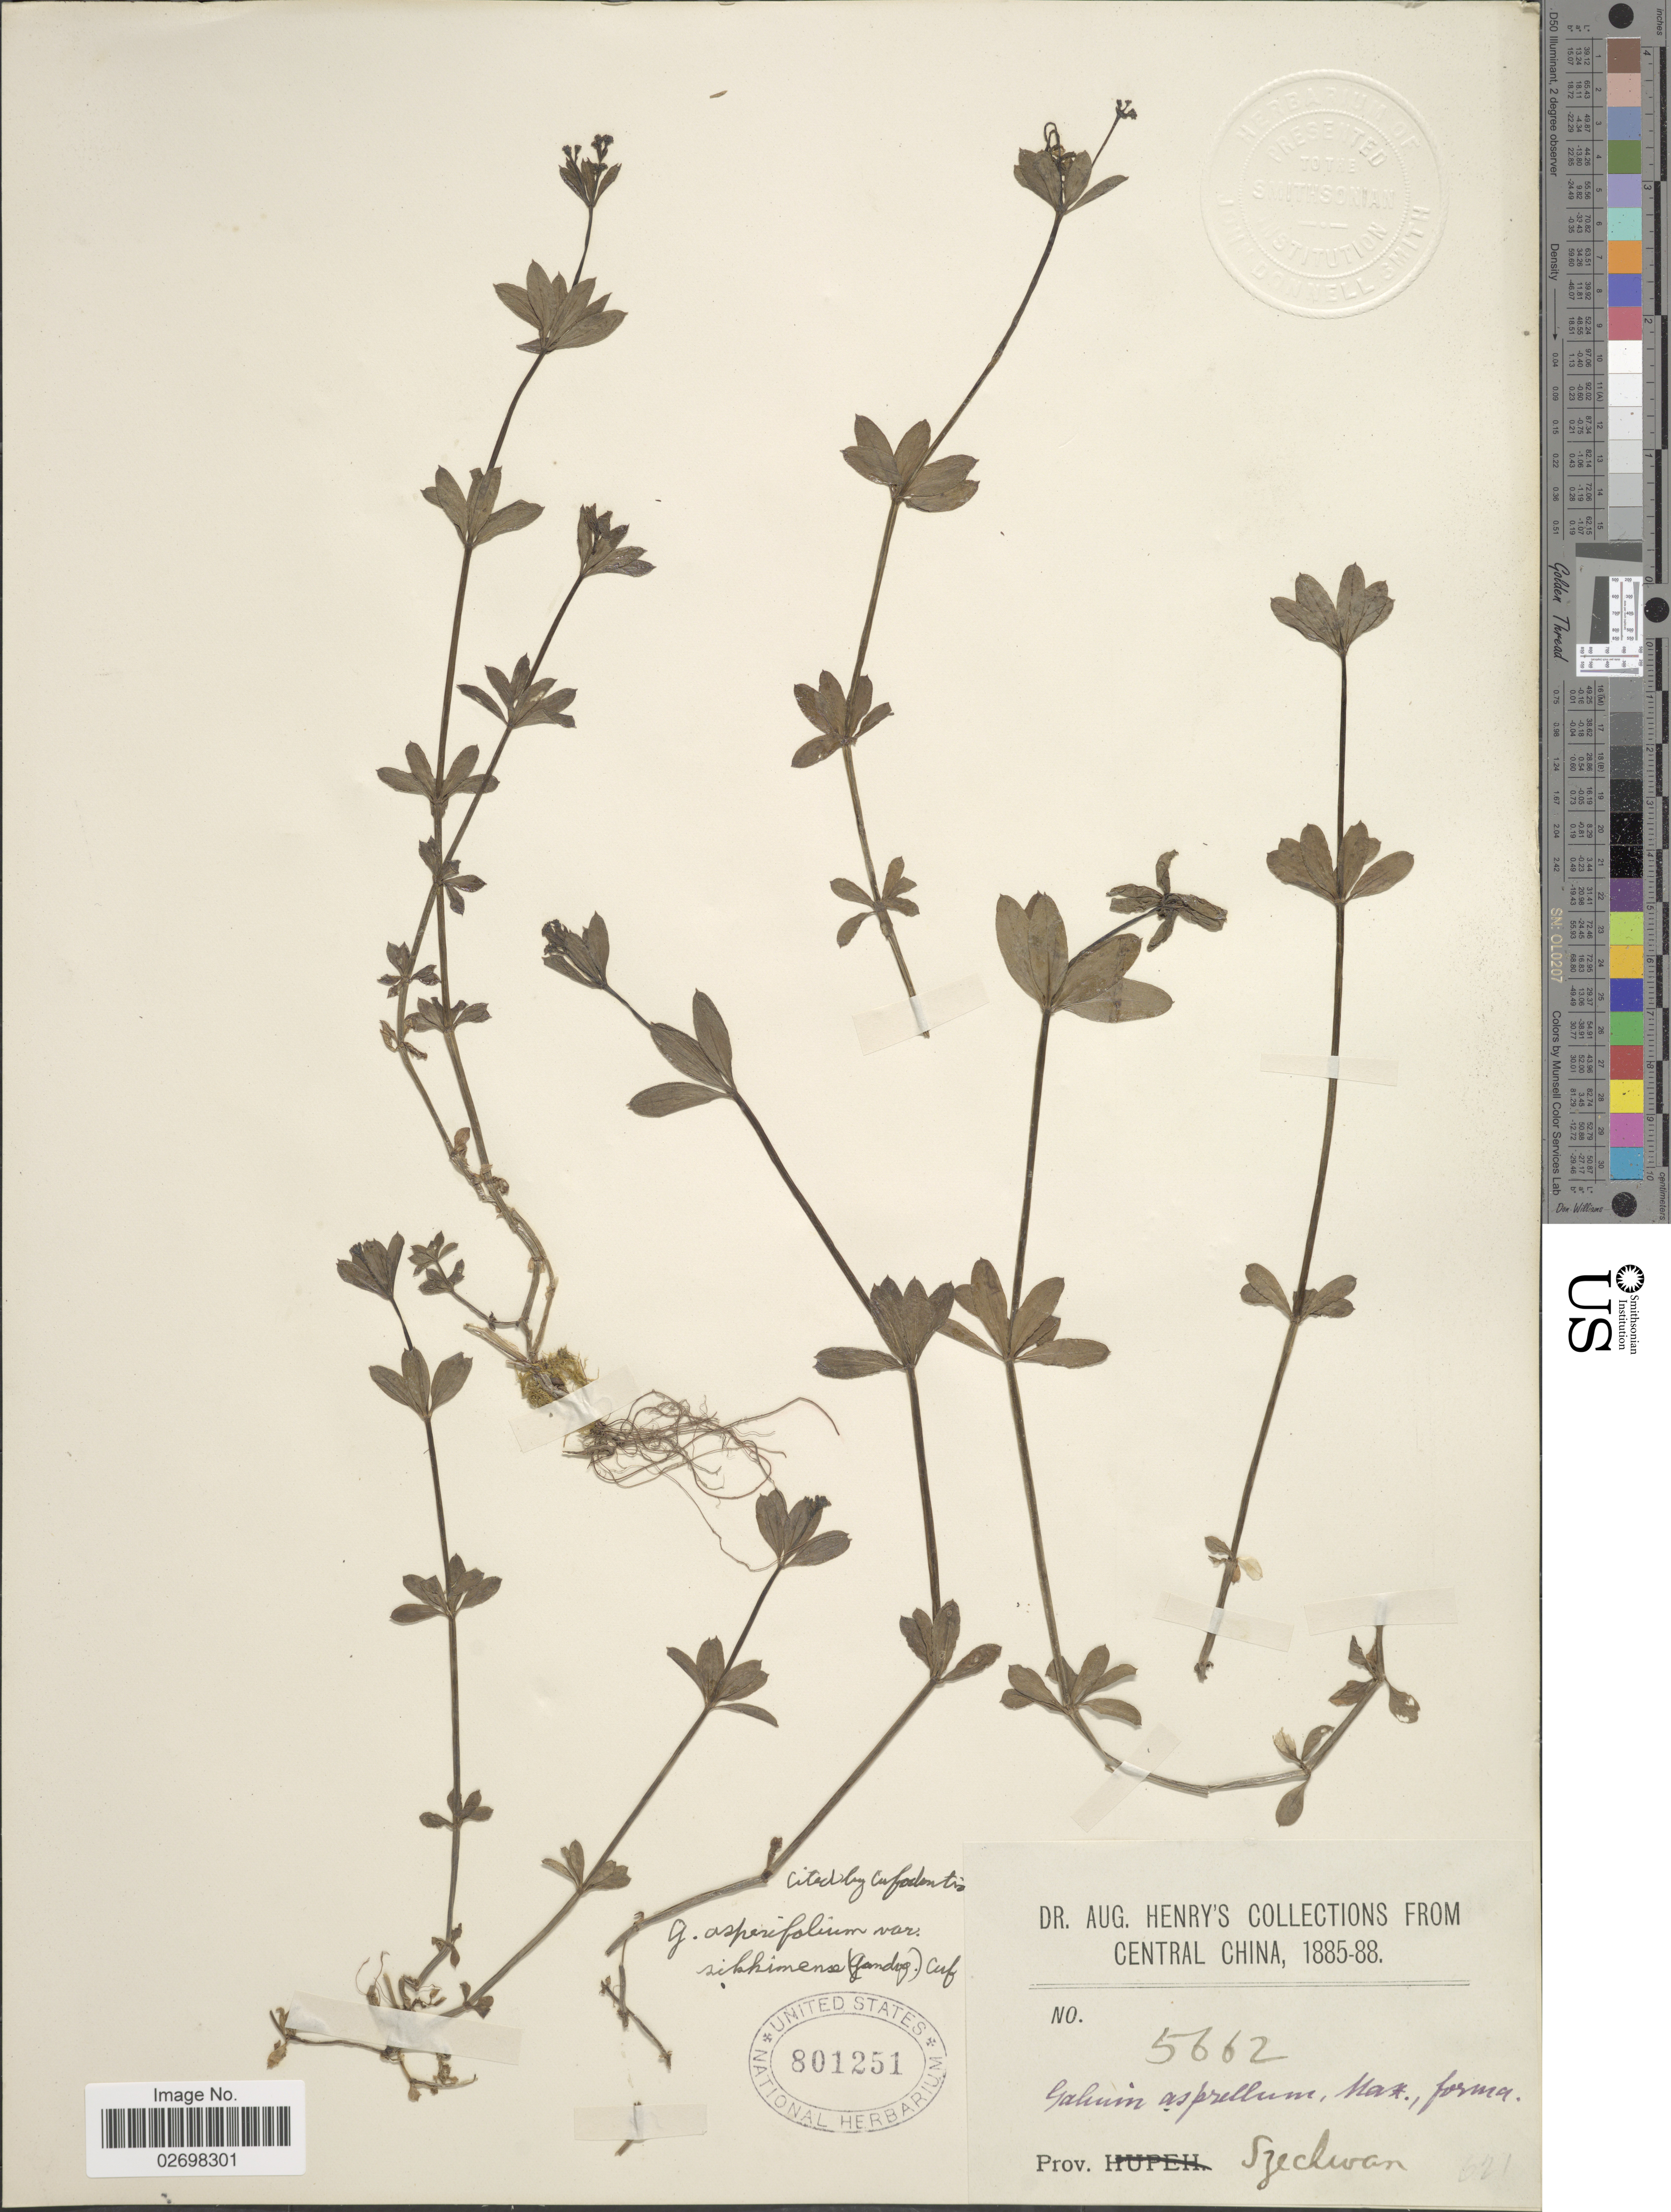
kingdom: Plantae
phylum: Tracheophyta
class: Magnoliopsida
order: Gentianales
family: Rubiaceae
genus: Galium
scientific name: Galium asperifolium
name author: Wall.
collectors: A. Henry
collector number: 5662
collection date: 1885/1888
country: China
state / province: Sichuan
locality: Central China, Prov. Szechwan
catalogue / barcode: US 801251